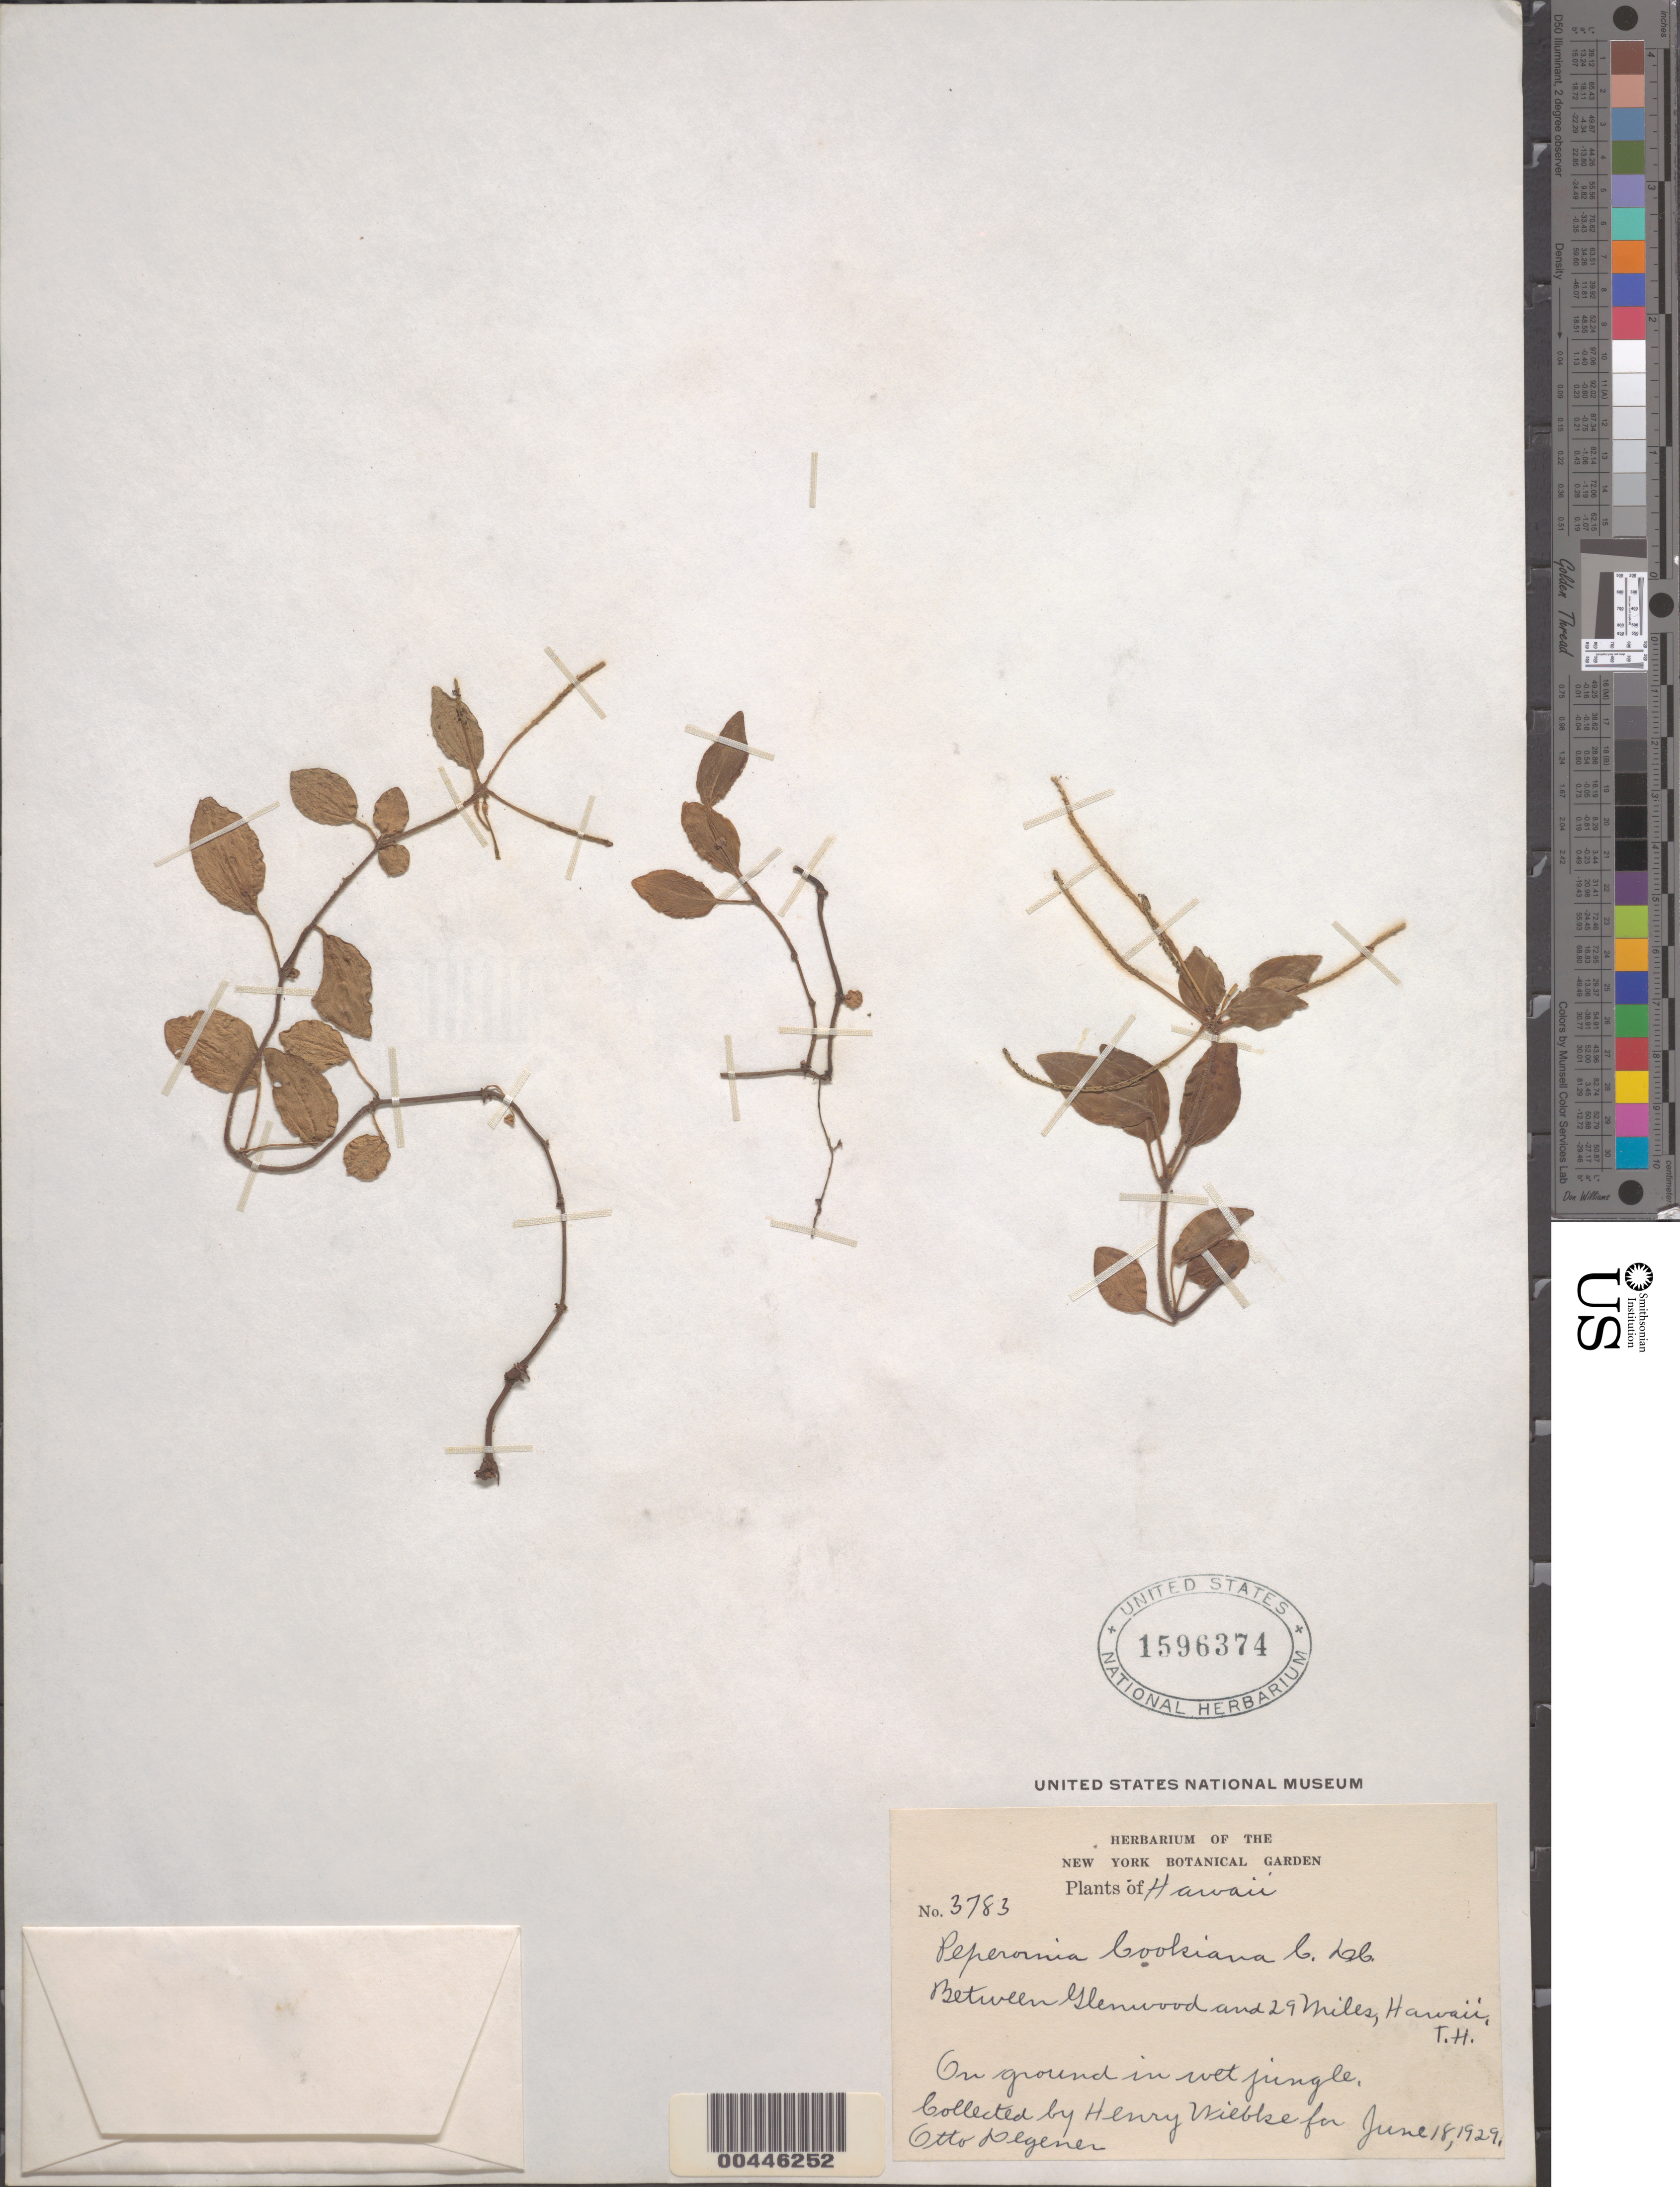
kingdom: Plantae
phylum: Tracheophyta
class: Magnoliopsida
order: Piperales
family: Piperaceae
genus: Peperomia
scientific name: Peperomia cookiana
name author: C. DC.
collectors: H. Wiebke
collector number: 3783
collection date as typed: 18 Jun 1929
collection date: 1929-06-18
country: United States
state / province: Hawaii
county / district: Hawaii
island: Hawaii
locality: Between Glenwood and 29 Miles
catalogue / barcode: US 1596374